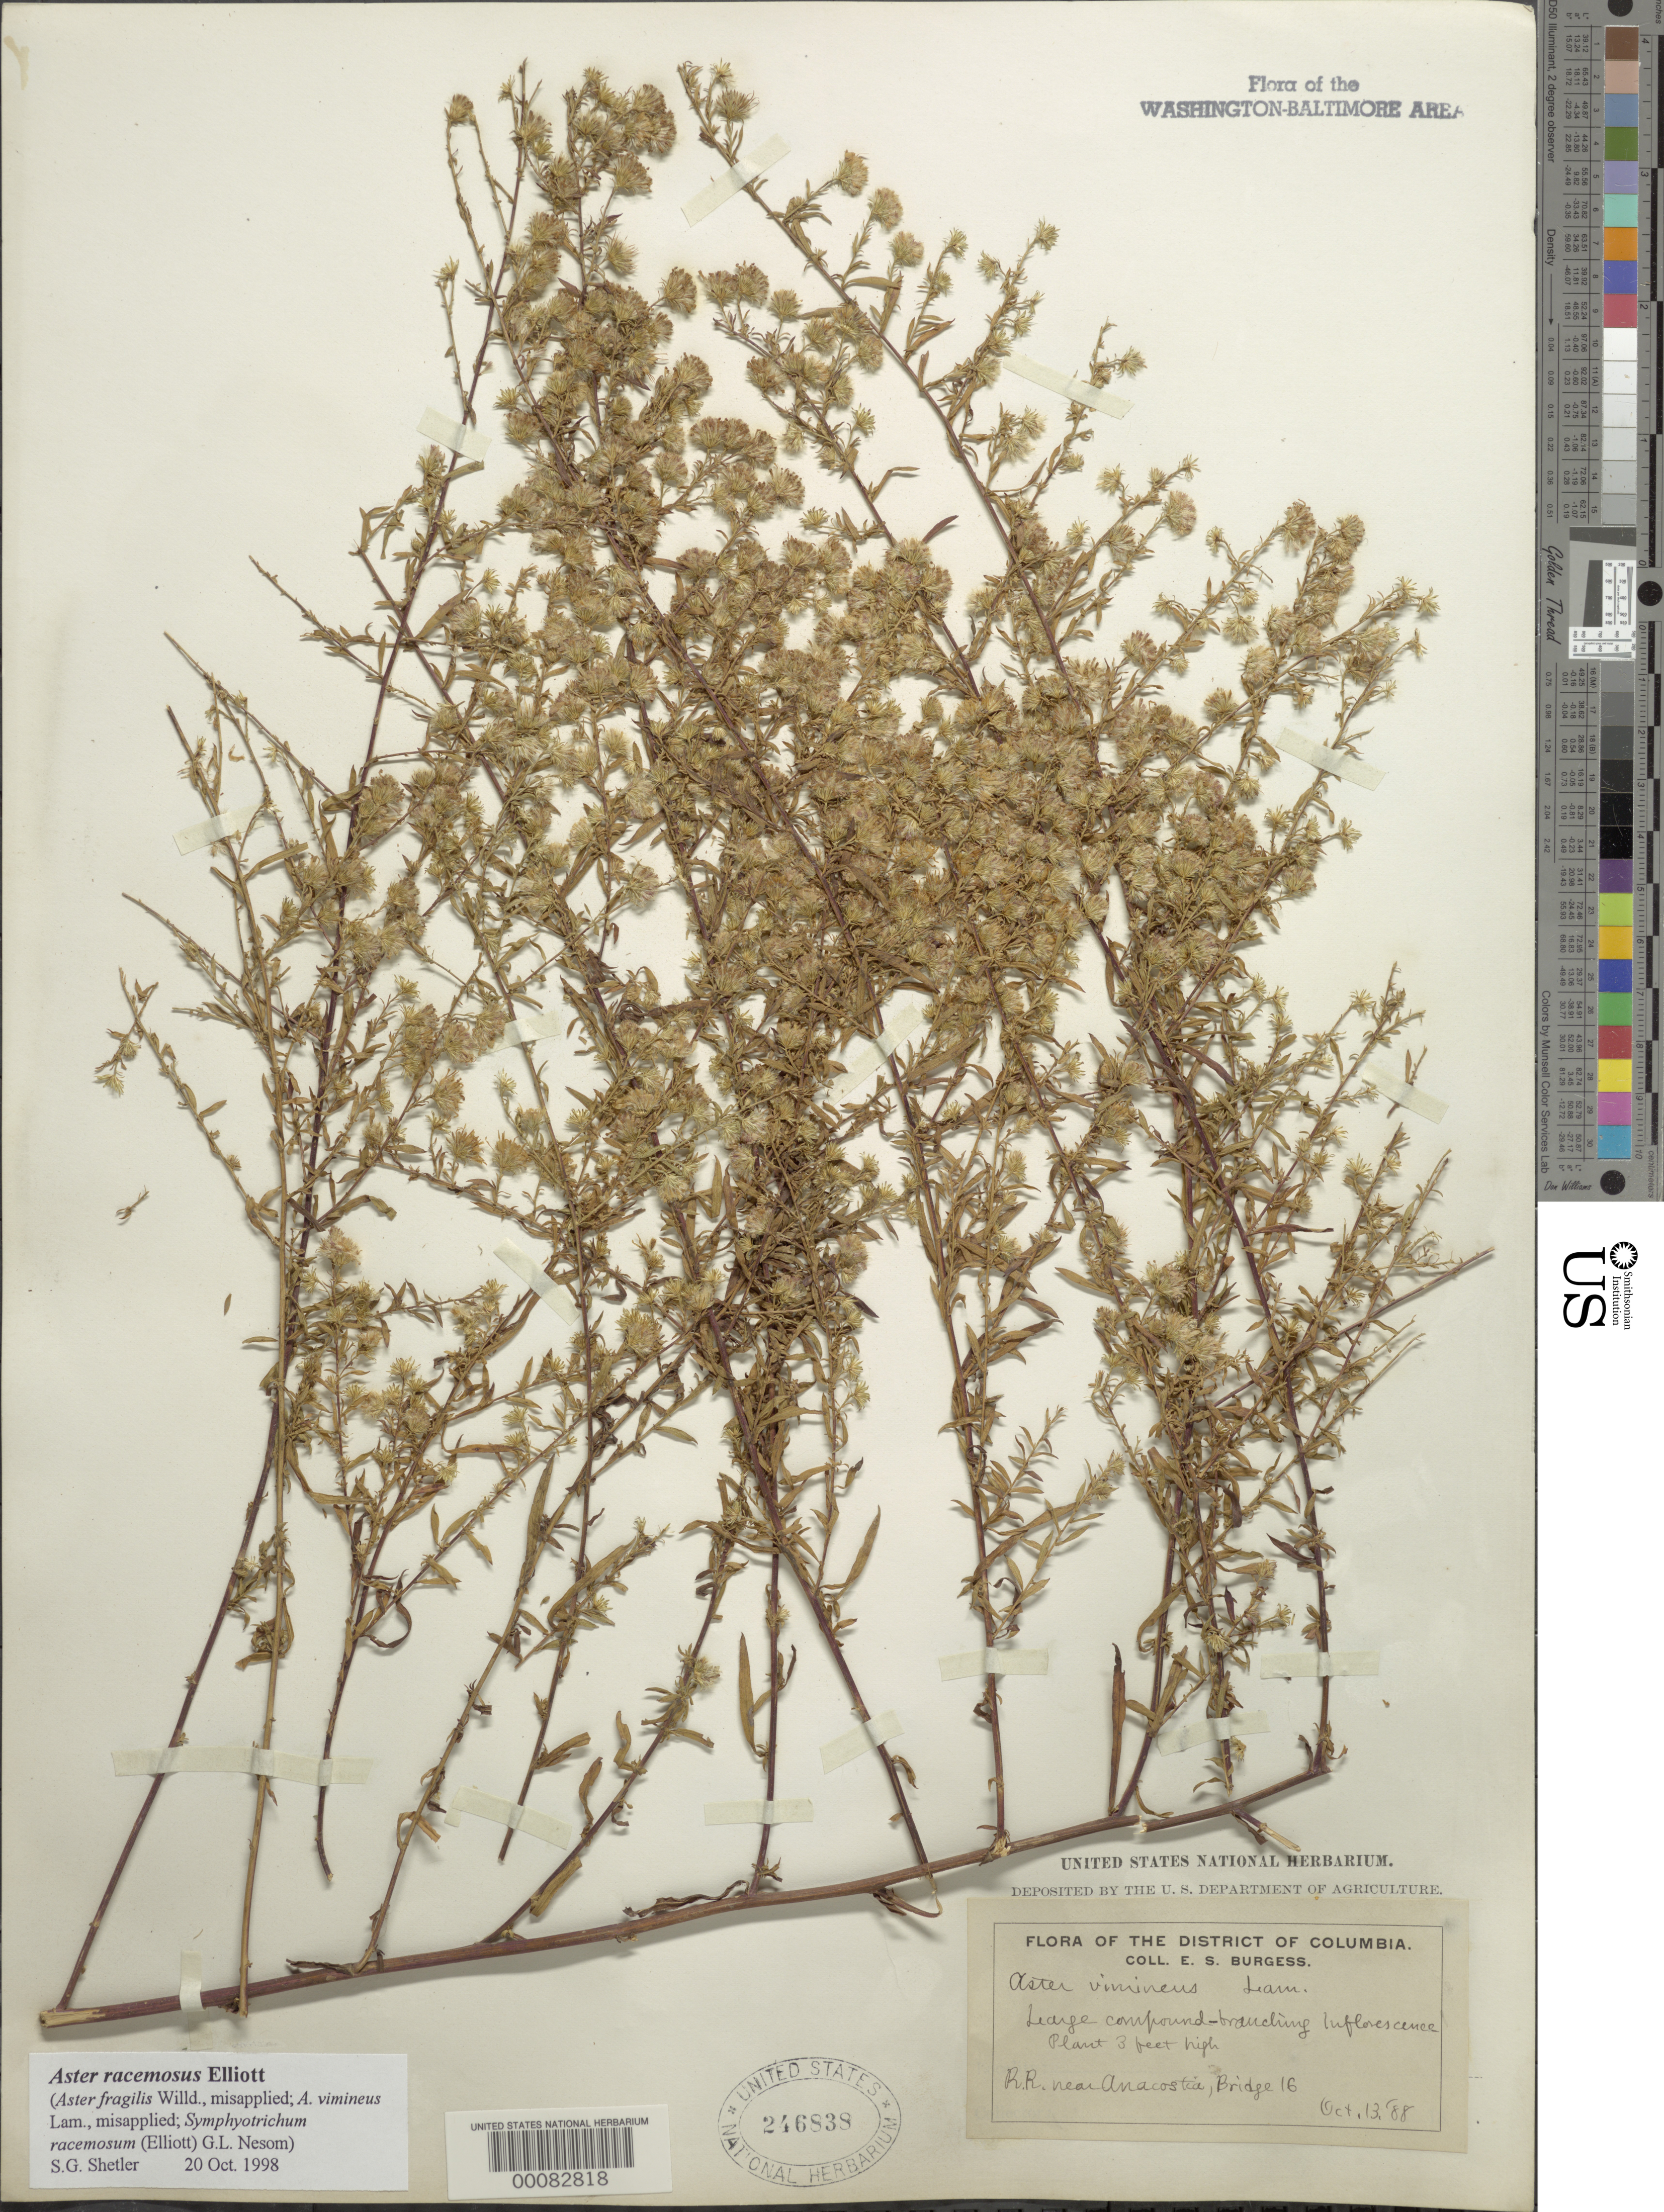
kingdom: Plantae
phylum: Tracheophyta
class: Magnoliopsida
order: Asterales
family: Asteraceae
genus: Symphyotrichum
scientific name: Symphyotrichum racemosum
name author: (Elliott) G.L. Nesom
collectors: E. Burgess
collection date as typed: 13 Oct 1888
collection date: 1888-10-13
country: United States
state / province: District of Columbia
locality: Bridge 16 Penn. Ave. below Eastern Branch Bridge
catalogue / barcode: US 246838